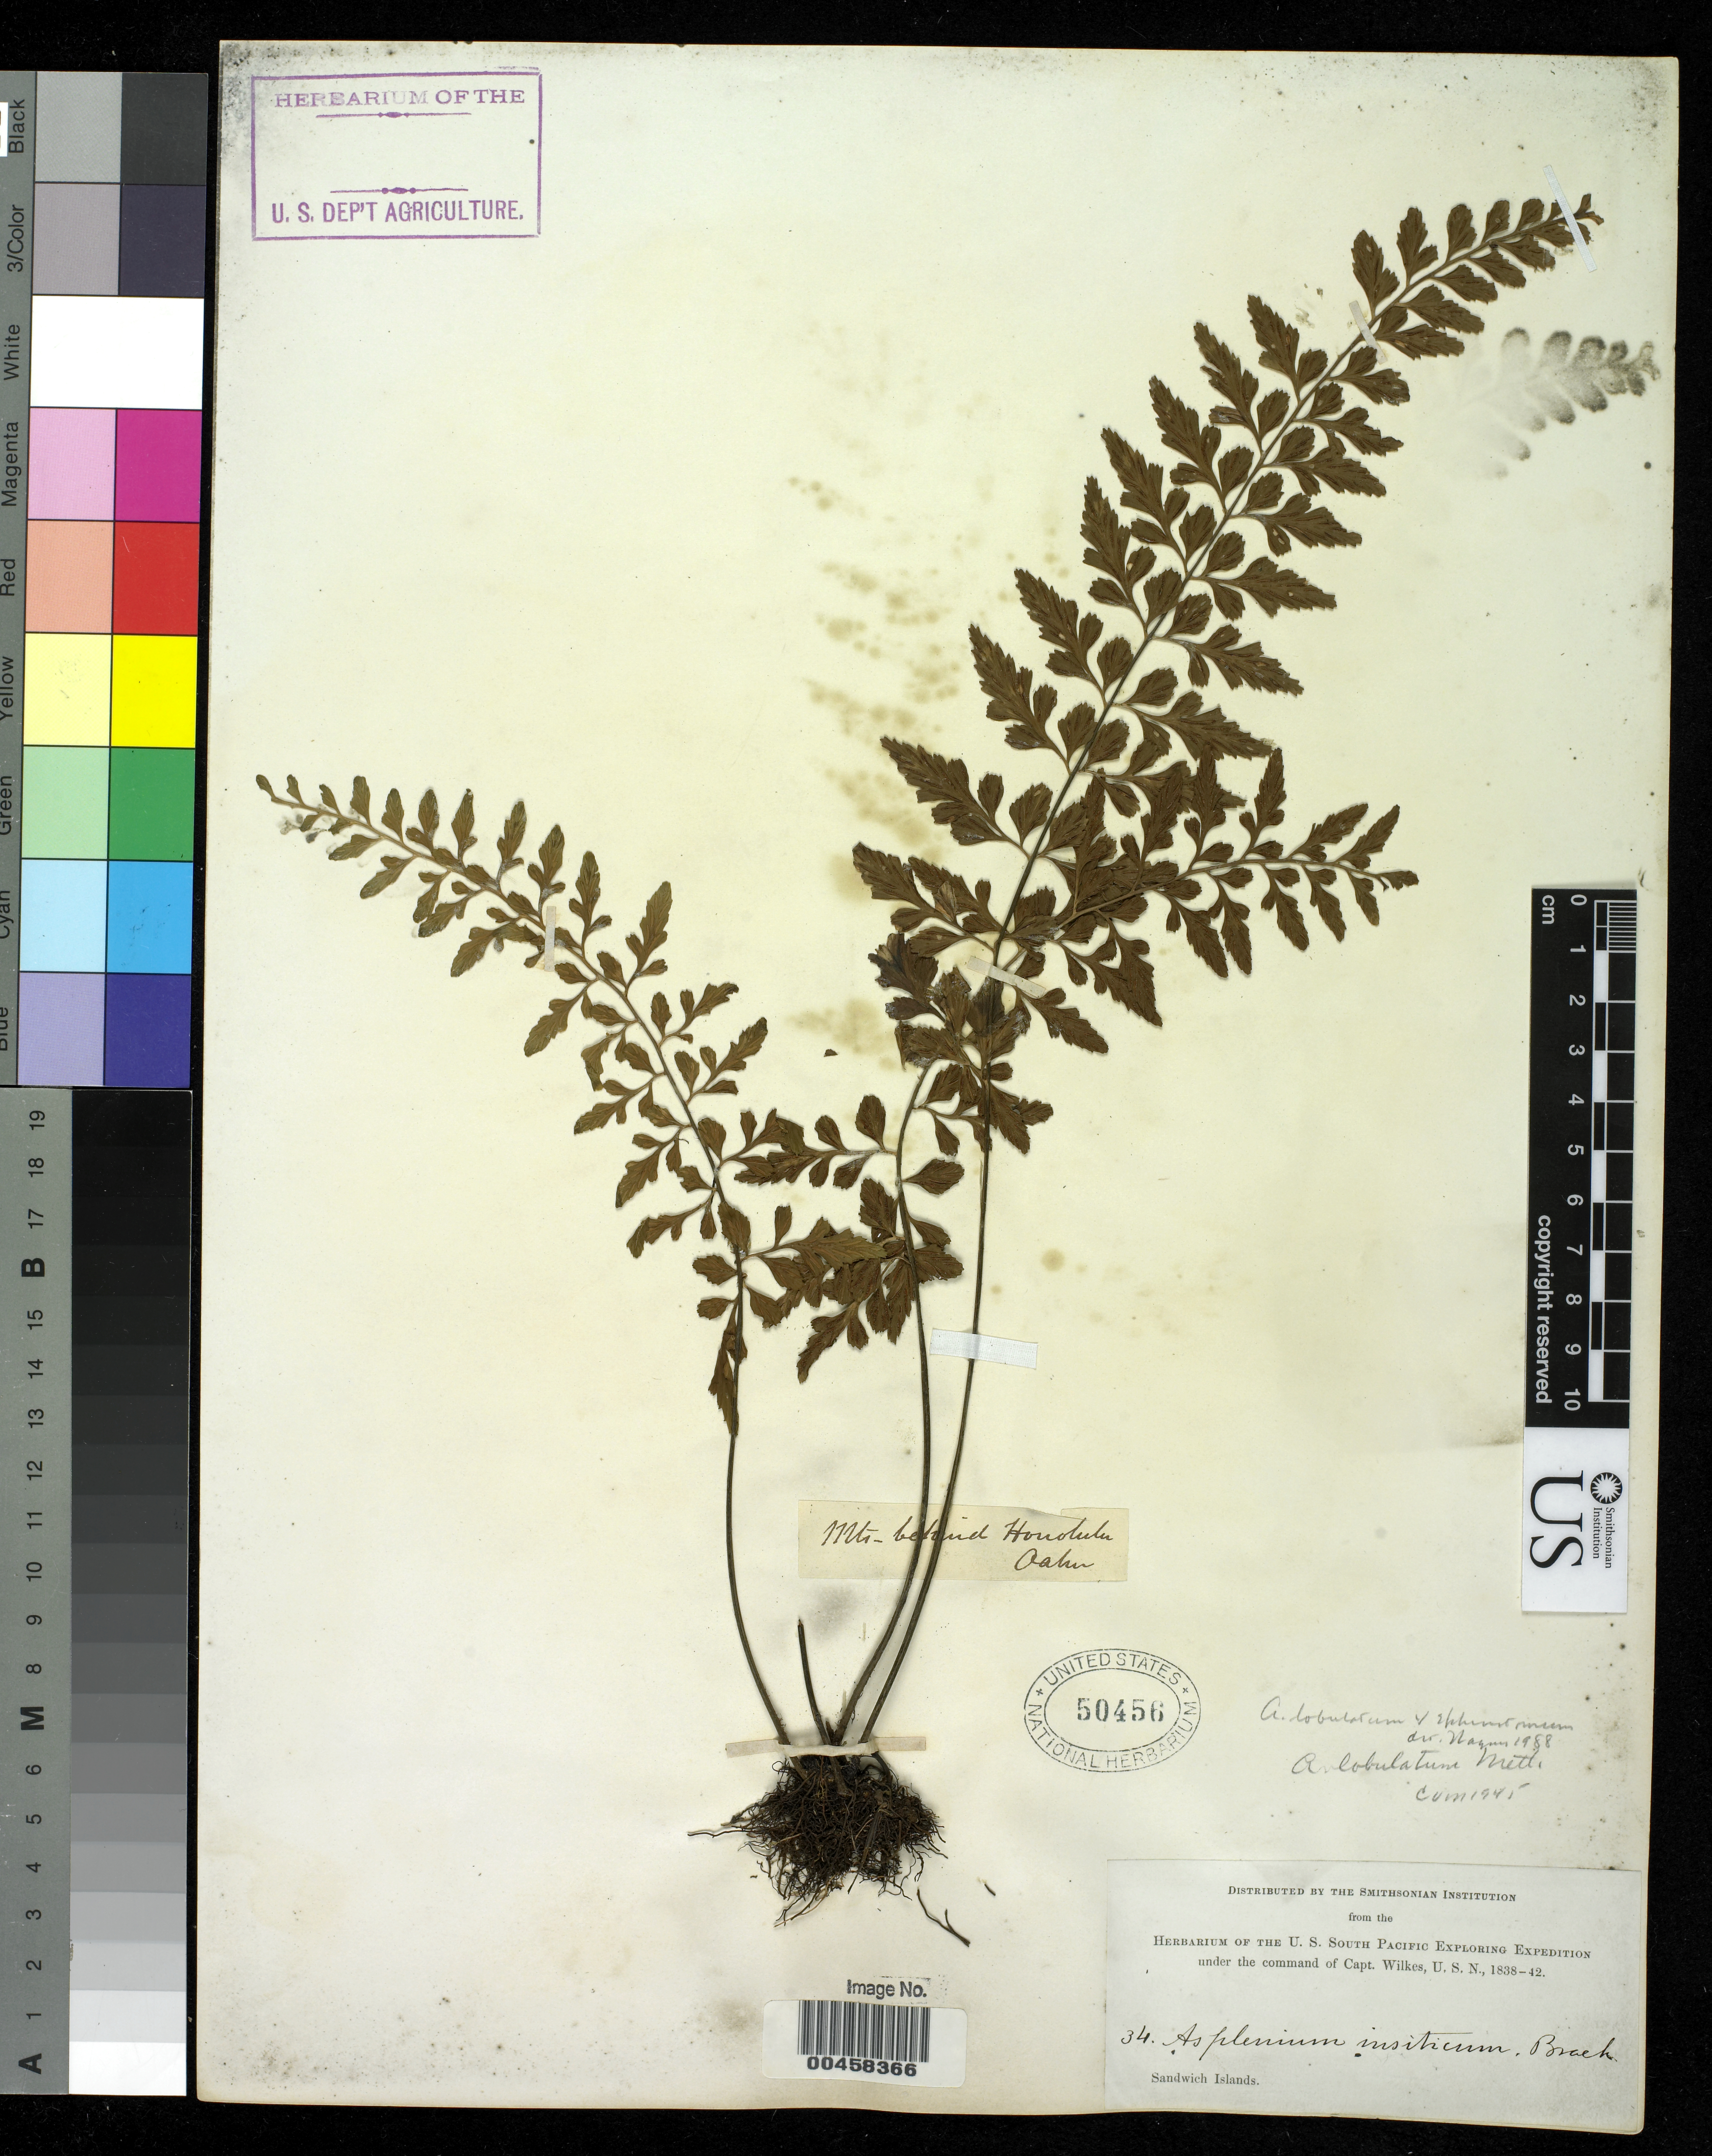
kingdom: Plantae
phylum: Tracheophyta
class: Polypodiopsida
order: Polypodiales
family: Aspleniaceae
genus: Asplenium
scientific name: Asplenium insiticium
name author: Brack. in Wilkes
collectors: Wilkes Explor. Exped.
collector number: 34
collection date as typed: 1838 to -- --- 1842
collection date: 1838/1842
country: United States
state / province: Hawaii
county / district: Honolulu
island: Oahu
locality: Mountains behind Honolulu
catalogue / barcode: US 50456